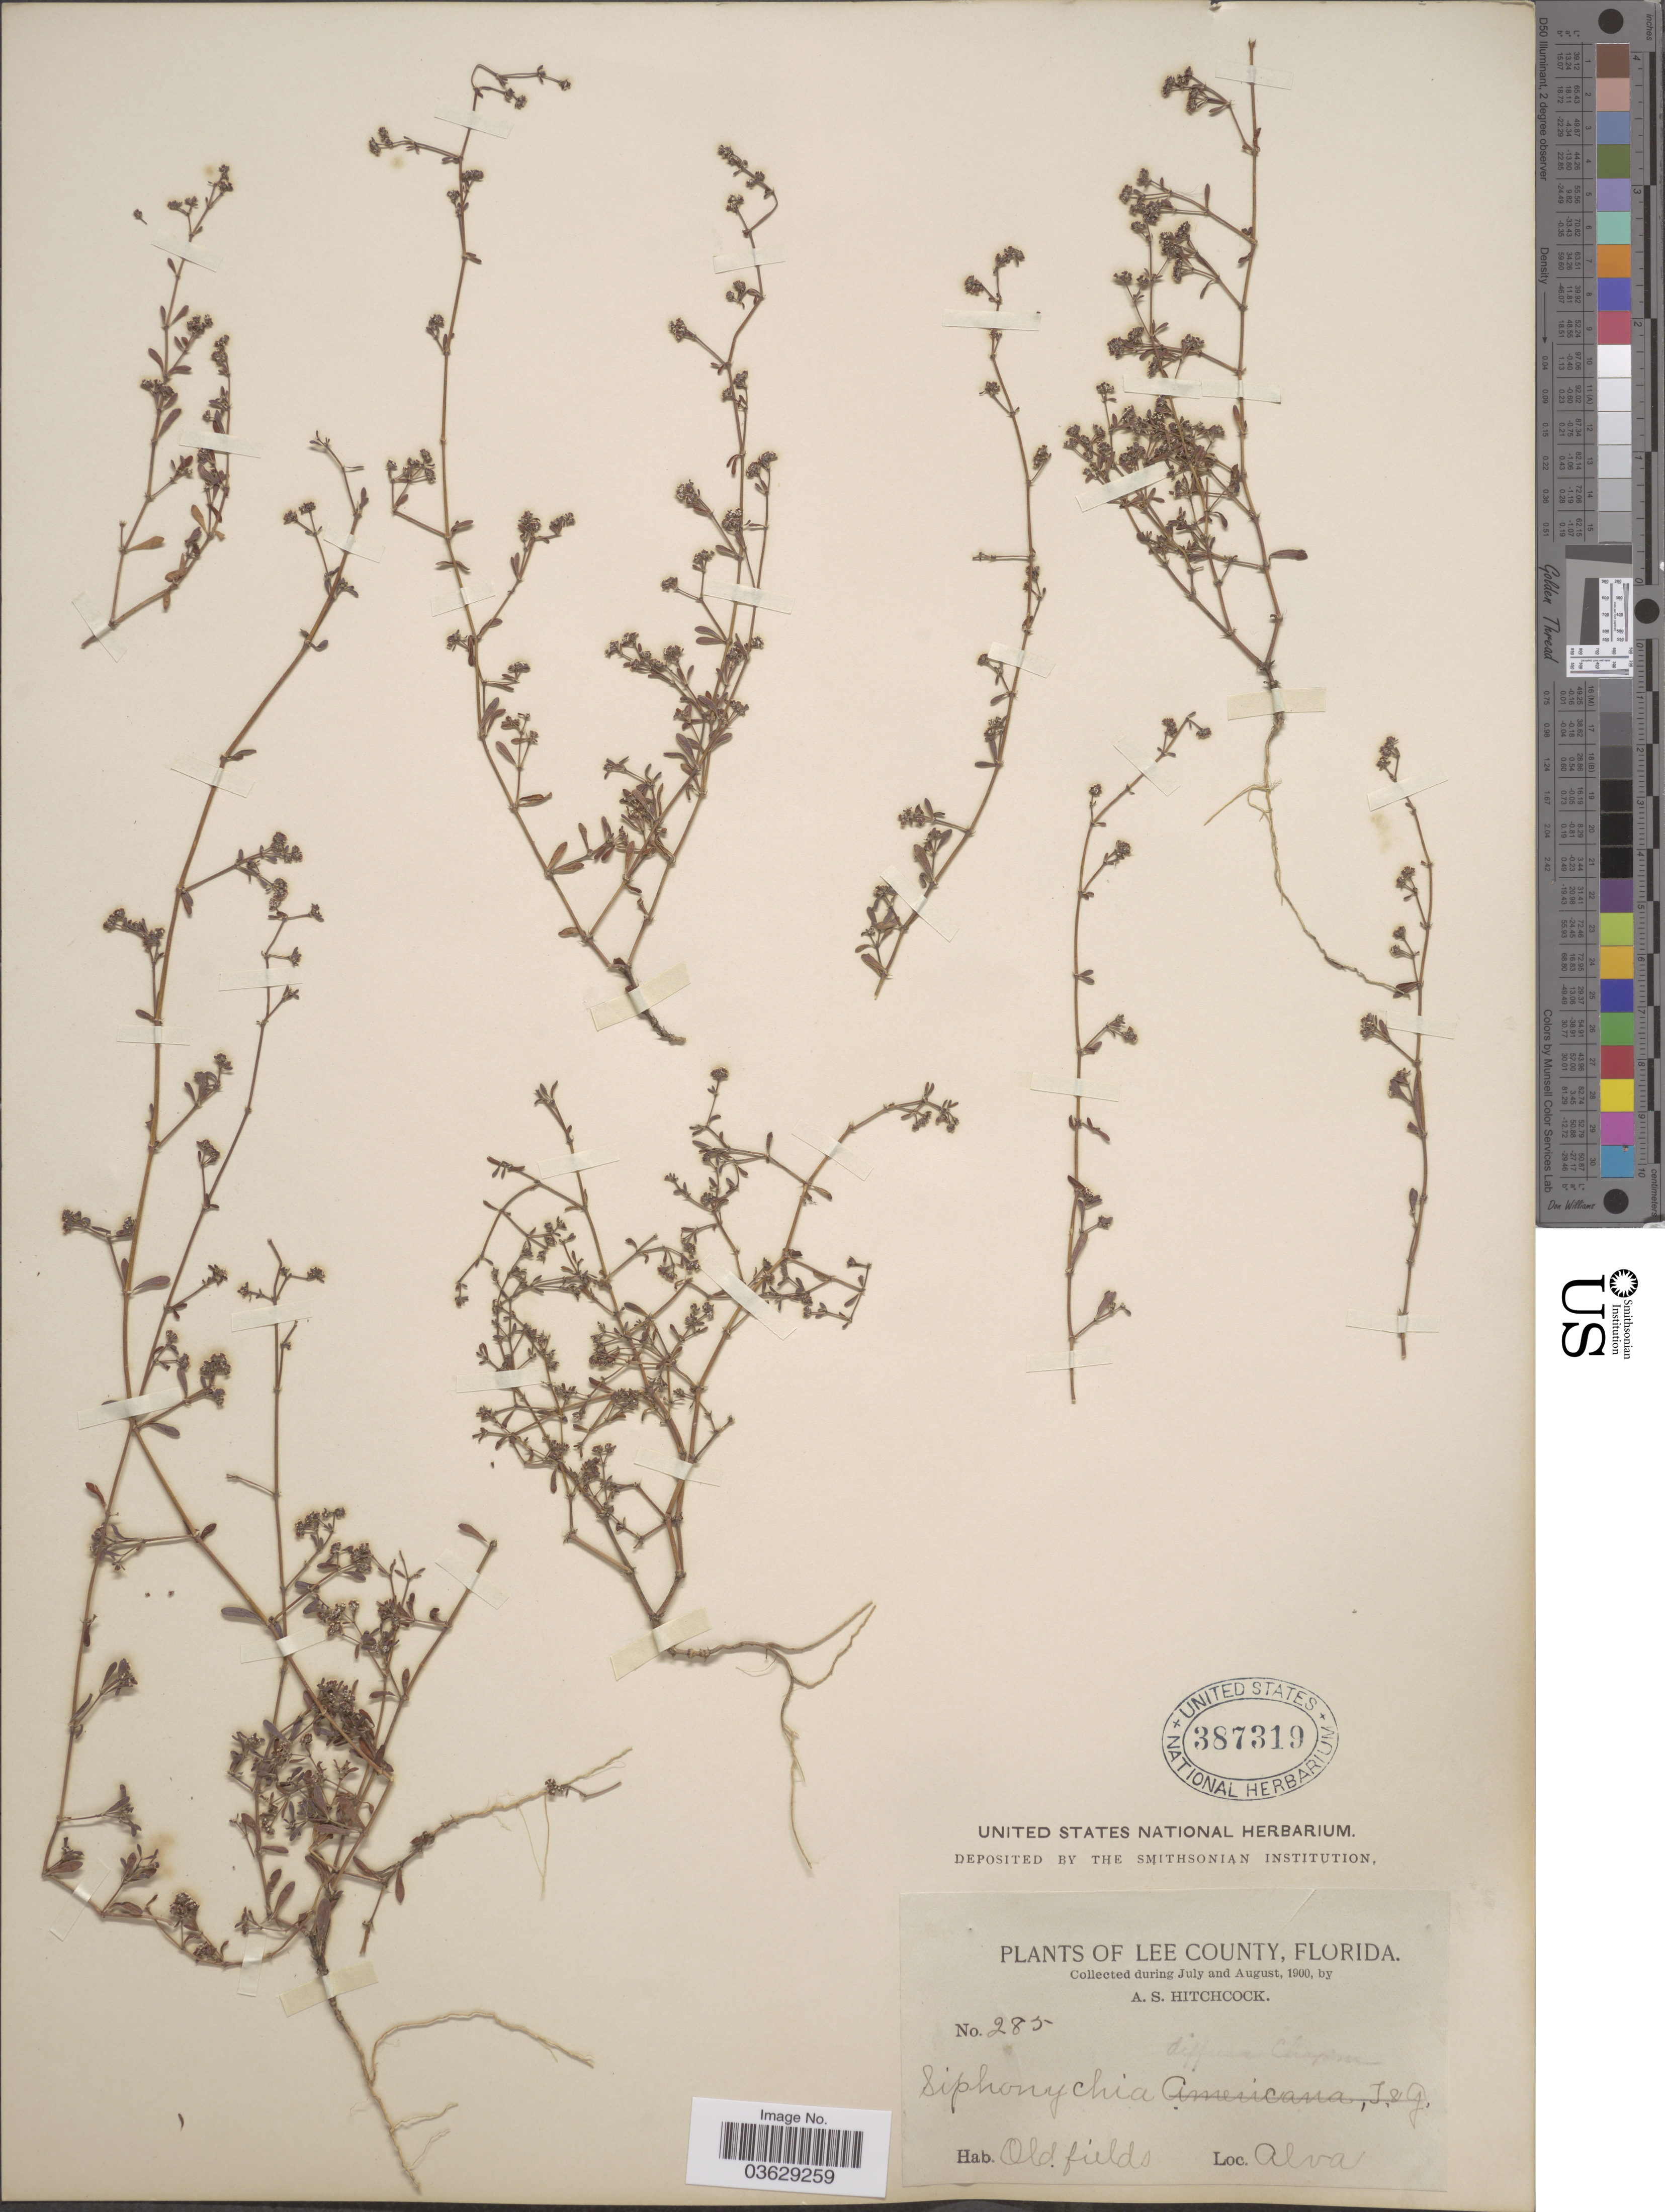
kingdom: Plantae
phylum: Tracheophyta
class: Magnoliopsida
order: Caryophyllales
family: Caryophyllaceae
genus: Paronychia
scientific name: Paronychia americana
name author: (Nutt.) Fenzl ex Walp.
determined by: Strong, Mark T., (BOT), Smithsonian Institution - National Museum of Natural History (UNITED STATES)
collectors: A. S. Hitchcock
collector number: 285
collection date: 1900-07/1900-08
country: United States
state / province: Florida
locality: Lee County. Alva.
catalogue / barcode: US 387319